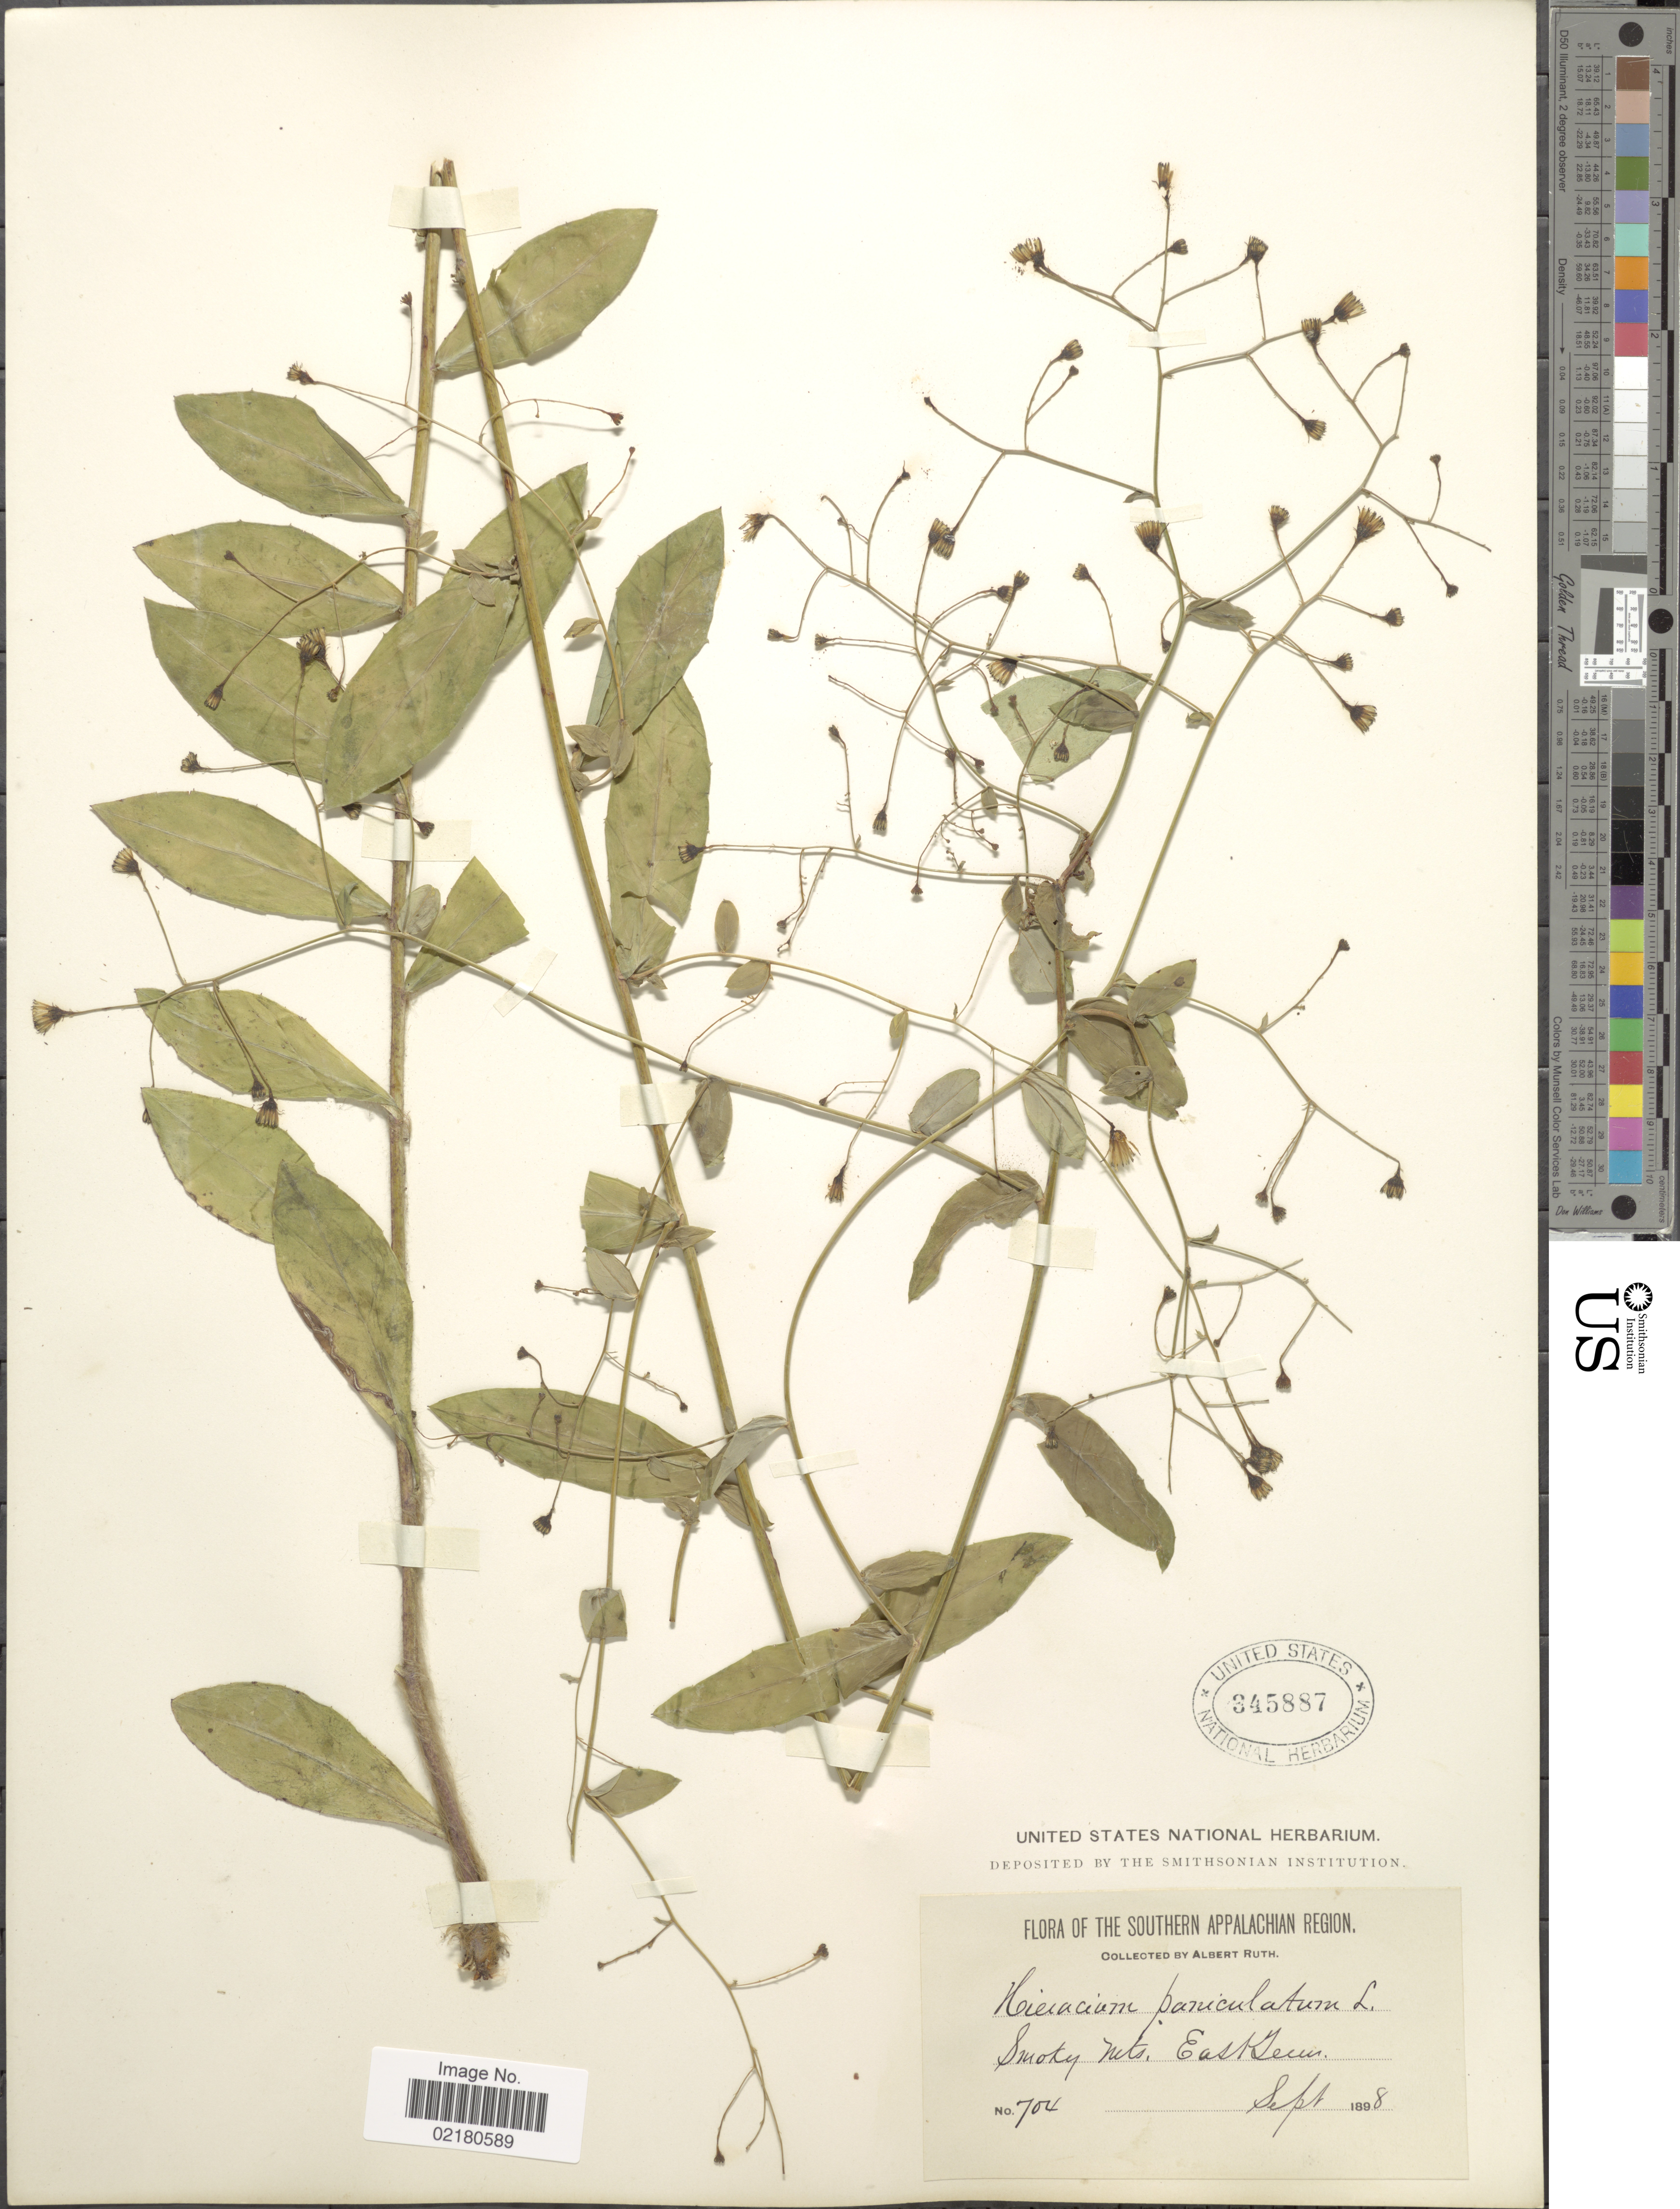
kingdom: Plantae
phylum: Tracheophyta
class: Magnoliopsida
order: Asterales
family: Asteraceae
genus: Hieracium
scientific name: Hieracium paniculatum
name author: L.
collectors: A. Ruth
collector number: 704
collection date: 1898-09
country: United States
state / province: Tennessee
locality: Southern Appalachian Region, Smoky mts., East Tenn.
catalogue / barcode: US 345887